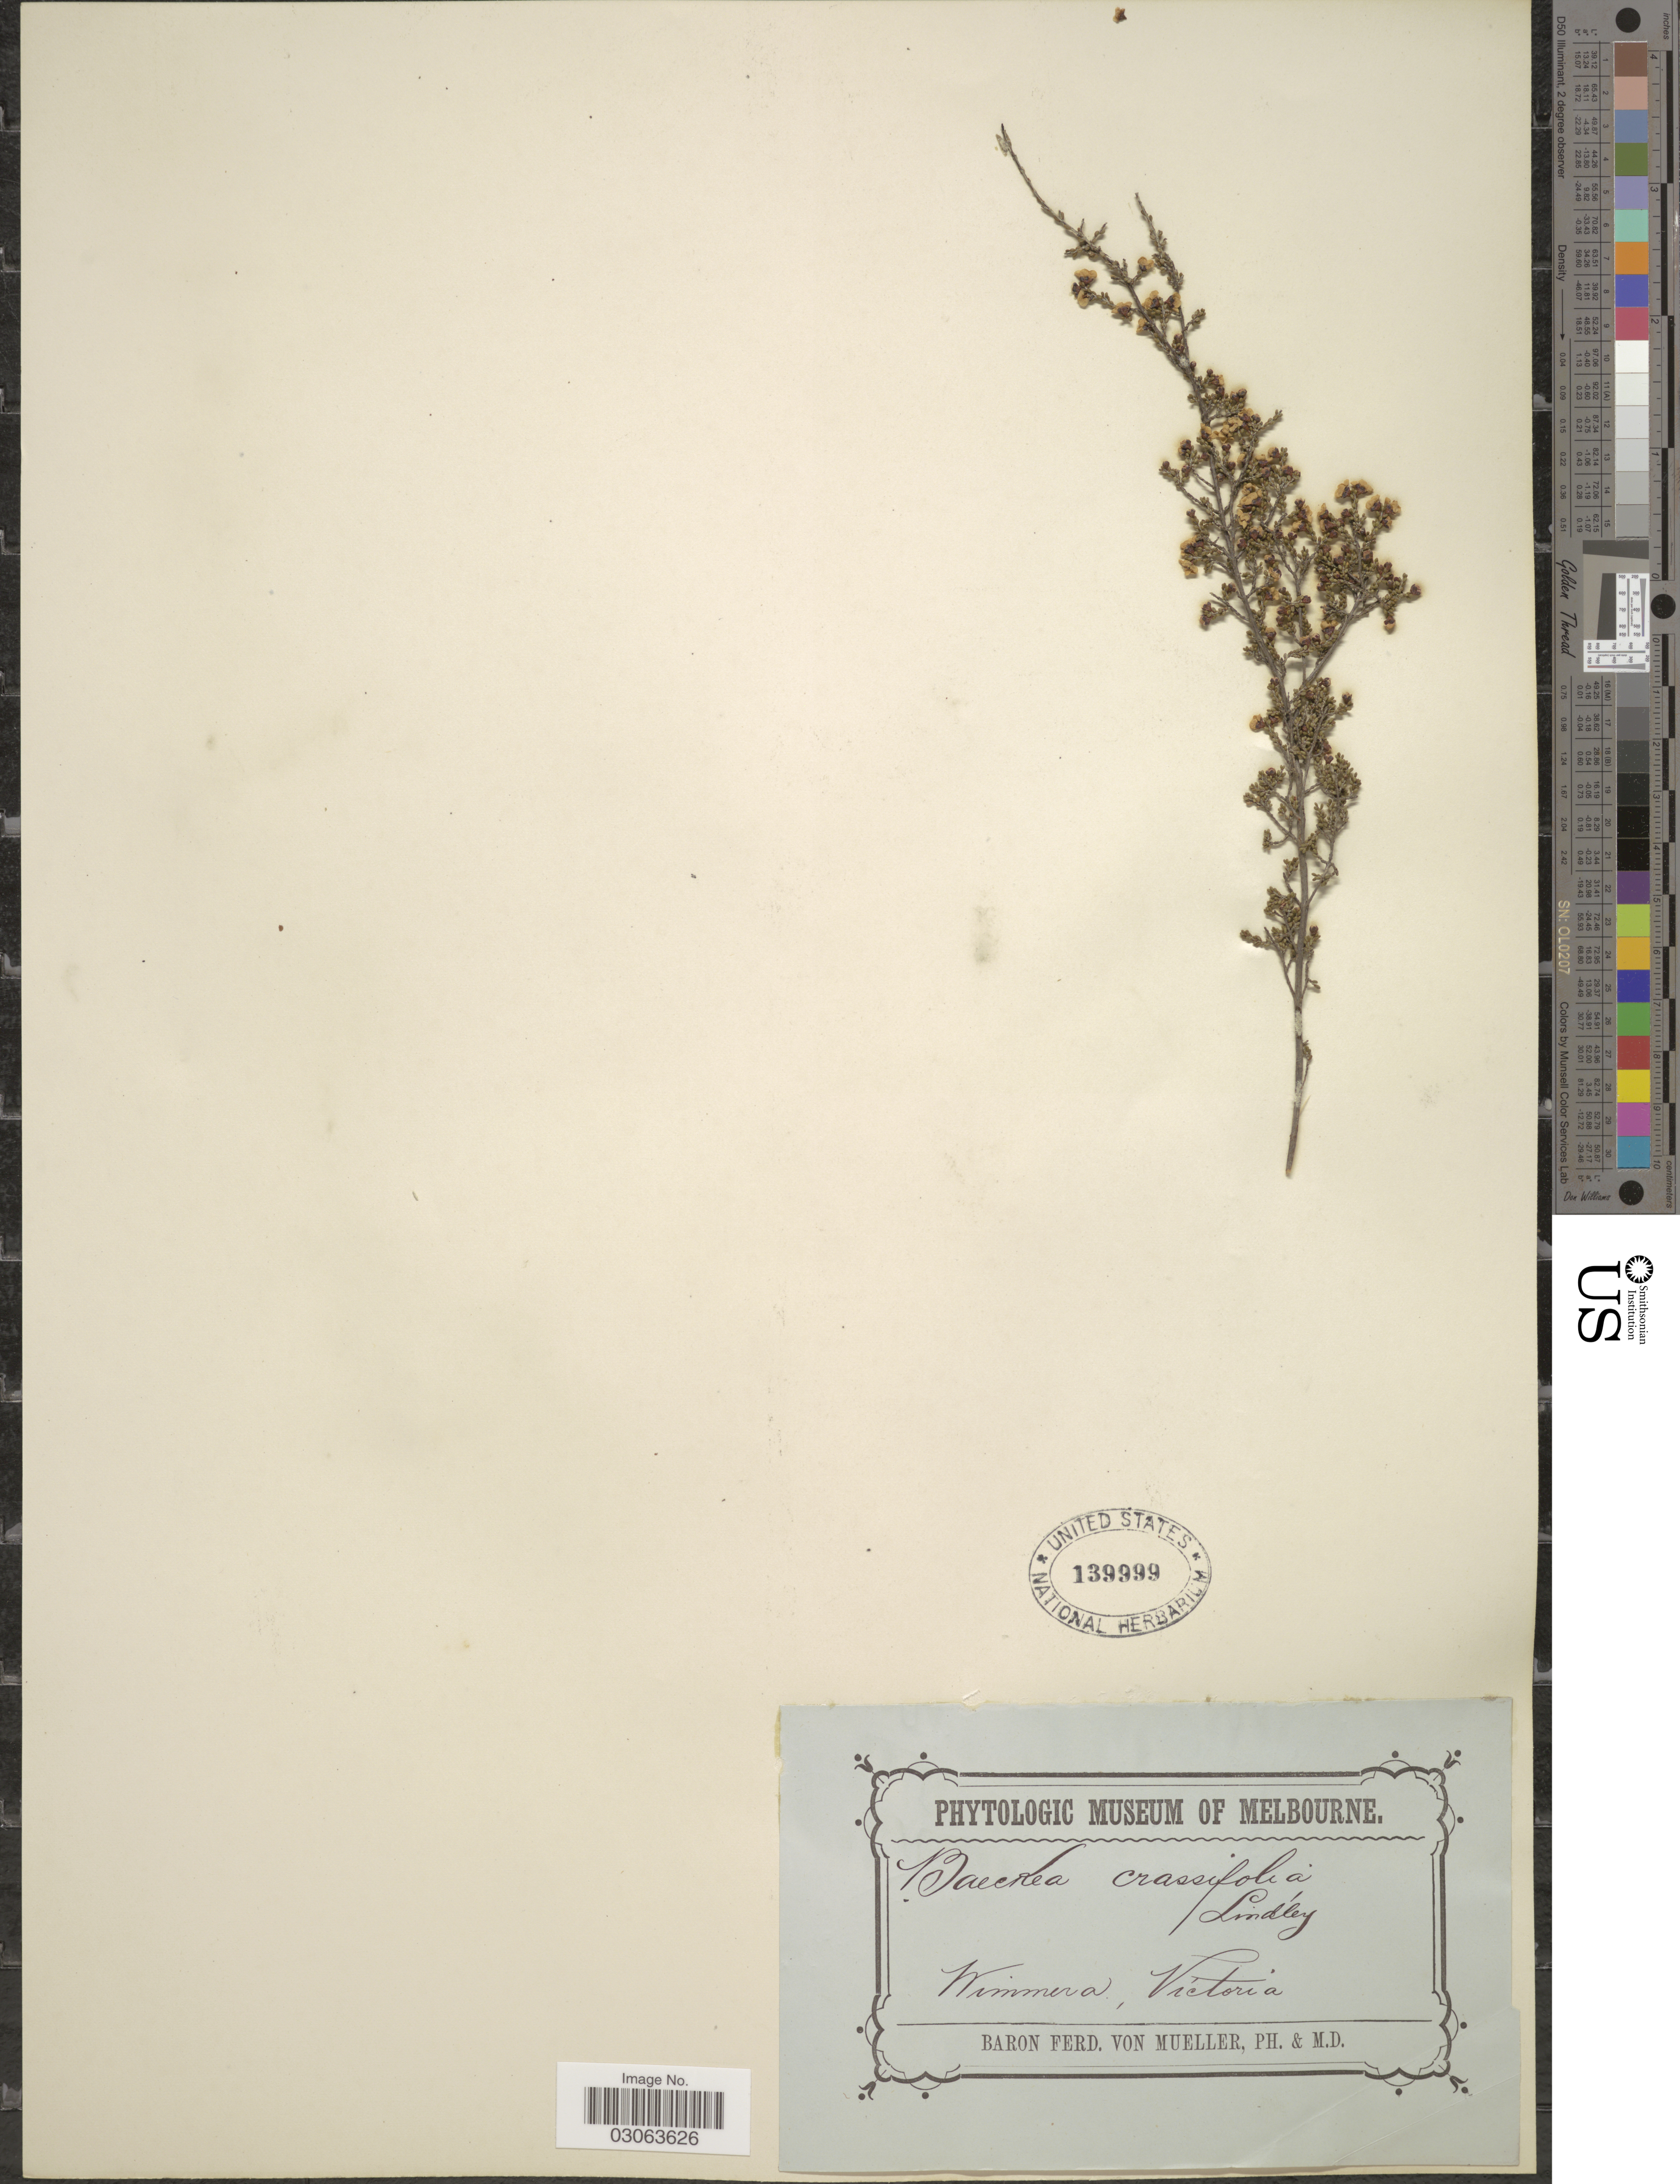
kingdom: Plantae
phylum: Tracheophyta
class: Magnoliopsida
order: Myrtales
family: Myrtaceae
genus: Rinzia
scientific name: Rinzia orientalis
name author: Rye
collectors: F. Mueller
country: Australia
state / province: Victoria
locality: Wimmera. Victoria.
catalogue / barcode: US 139999